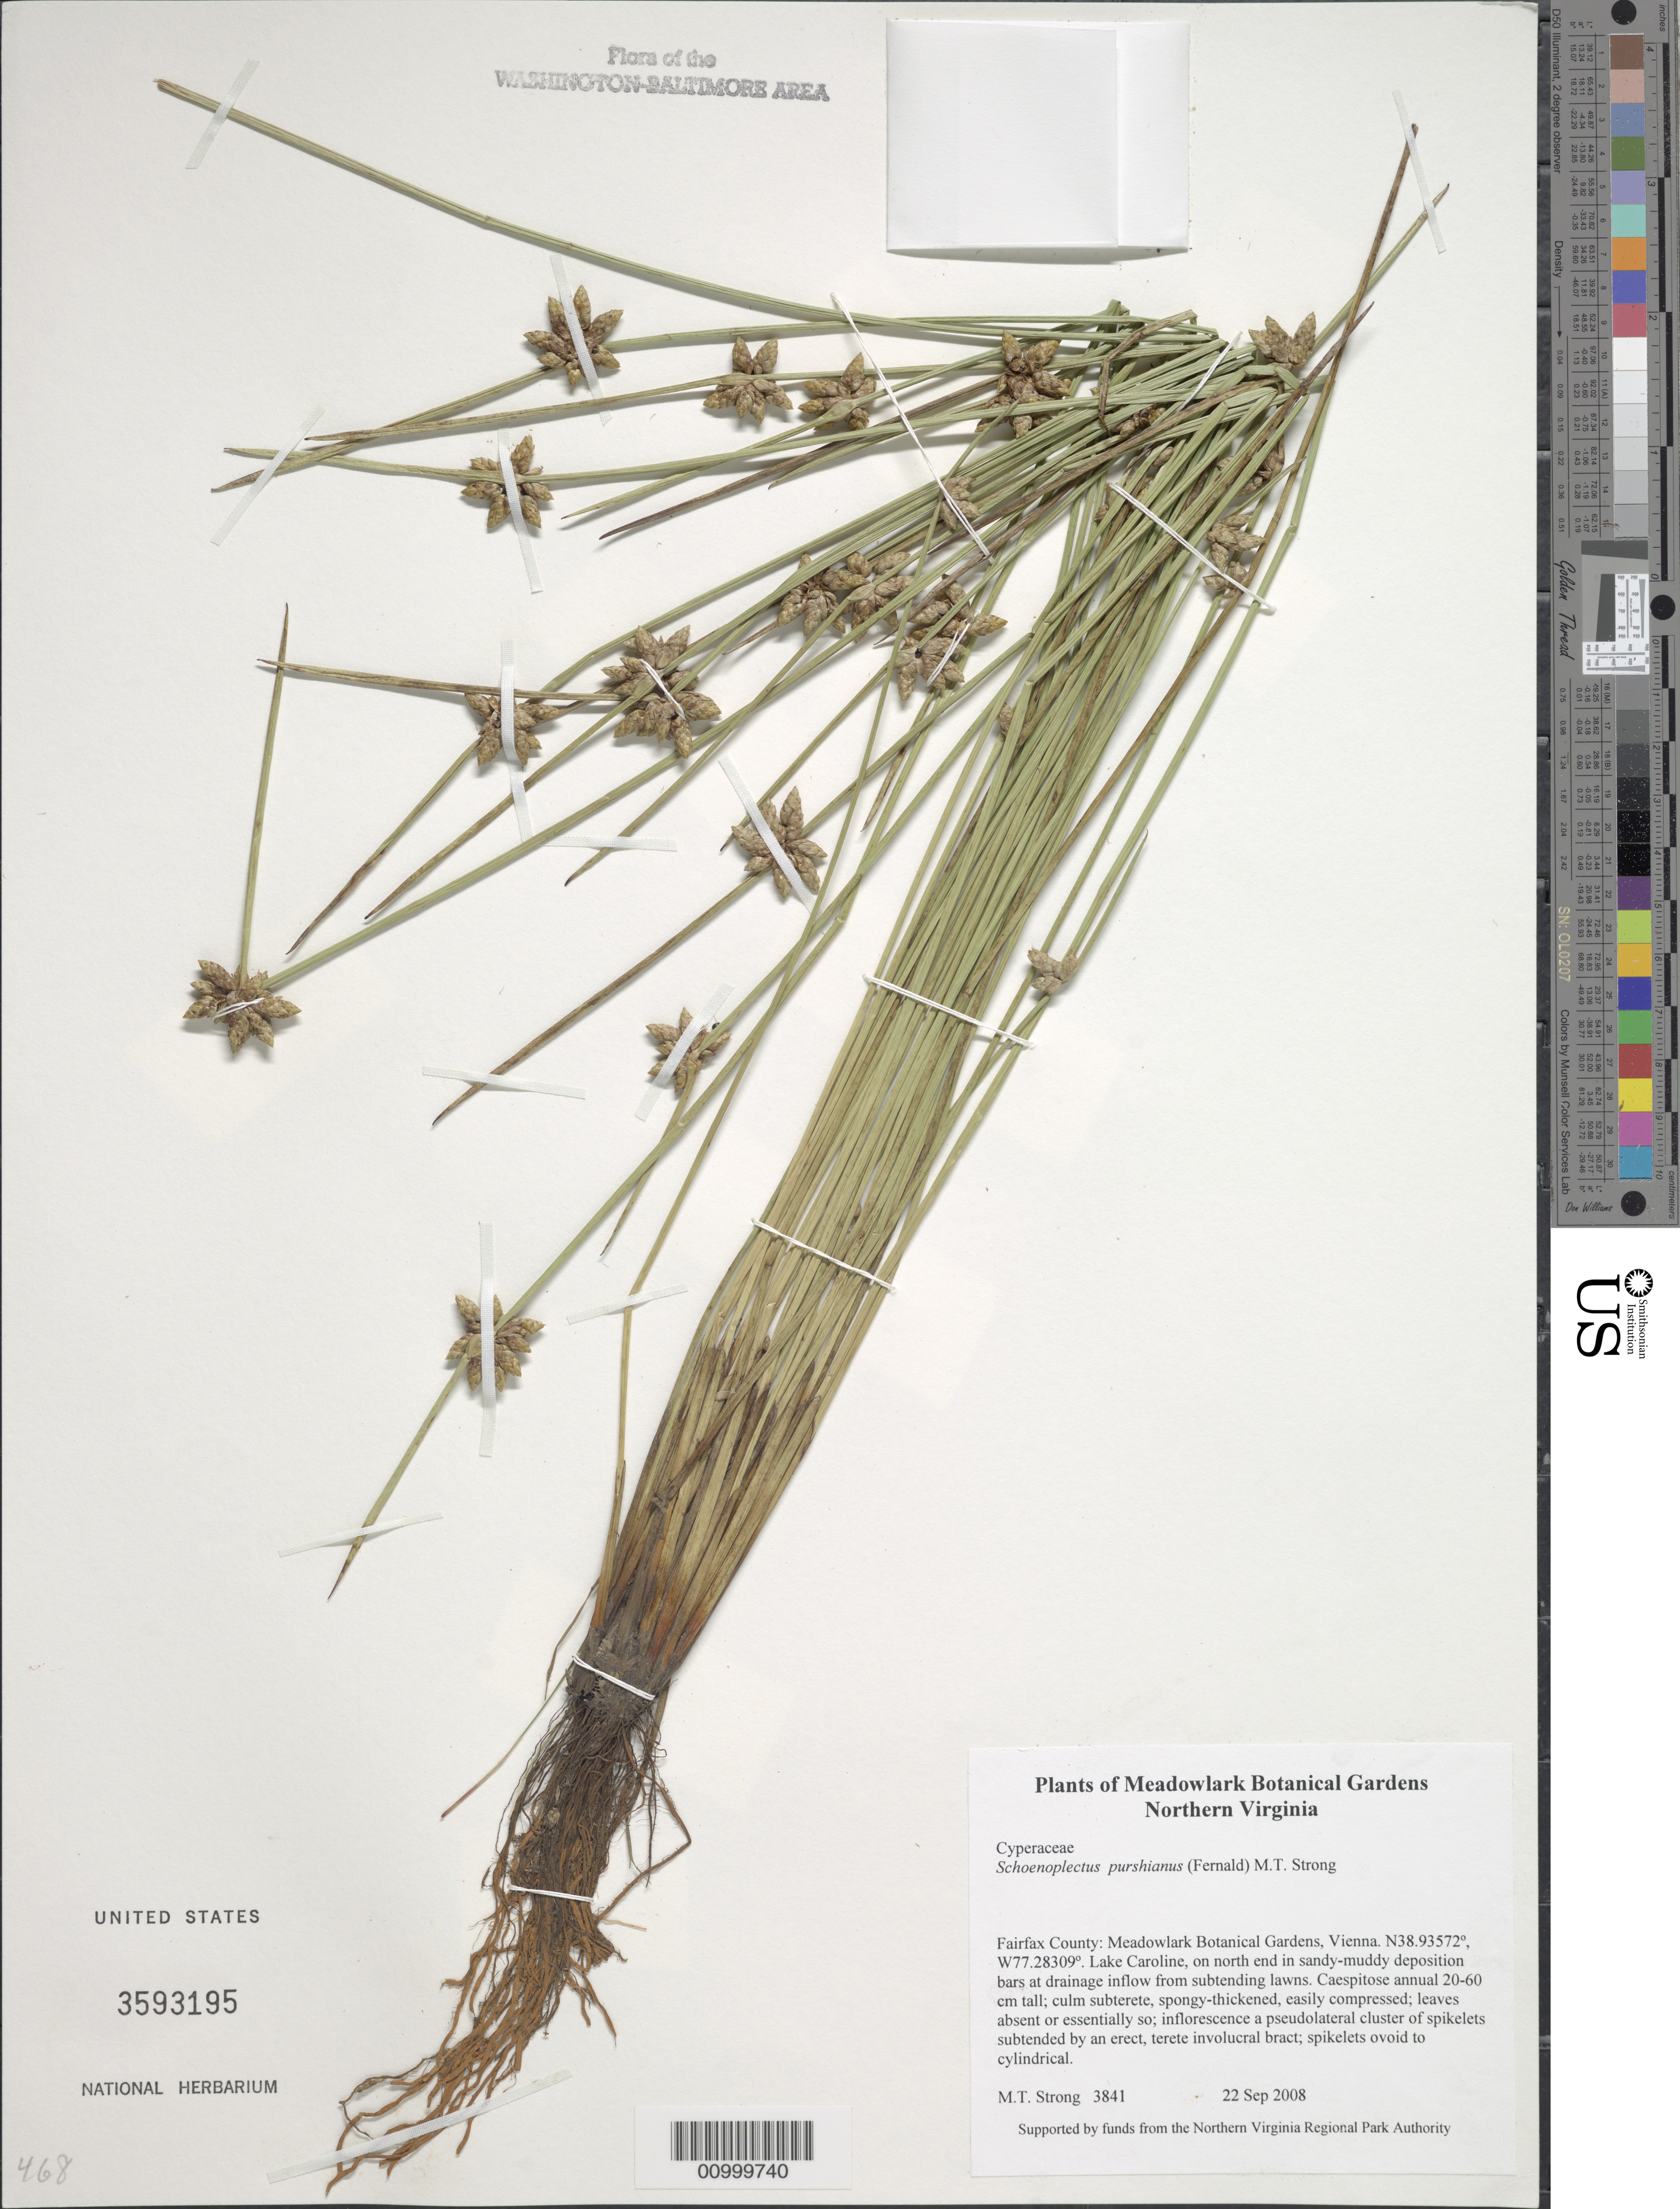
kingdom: Plantae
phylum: Tracheophyta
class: Liliopsida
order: Poales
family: Cyperaceae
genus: Schoenoplectus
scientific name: Schoenoplectus purshianus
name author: (Fernald) M.T. Strong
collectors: M. T. Strong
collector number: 3841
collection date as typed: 22 Sep 2008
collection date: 2008-09-22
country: United States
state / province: Virginia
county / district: Fairfax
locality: Meadowlark Botanical Gardens, Vienna. Lake Caroline. North end.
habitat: On north end of sandy-muddy deposition bars at drainage inflow from subtending lawns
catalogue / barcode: US 3593195